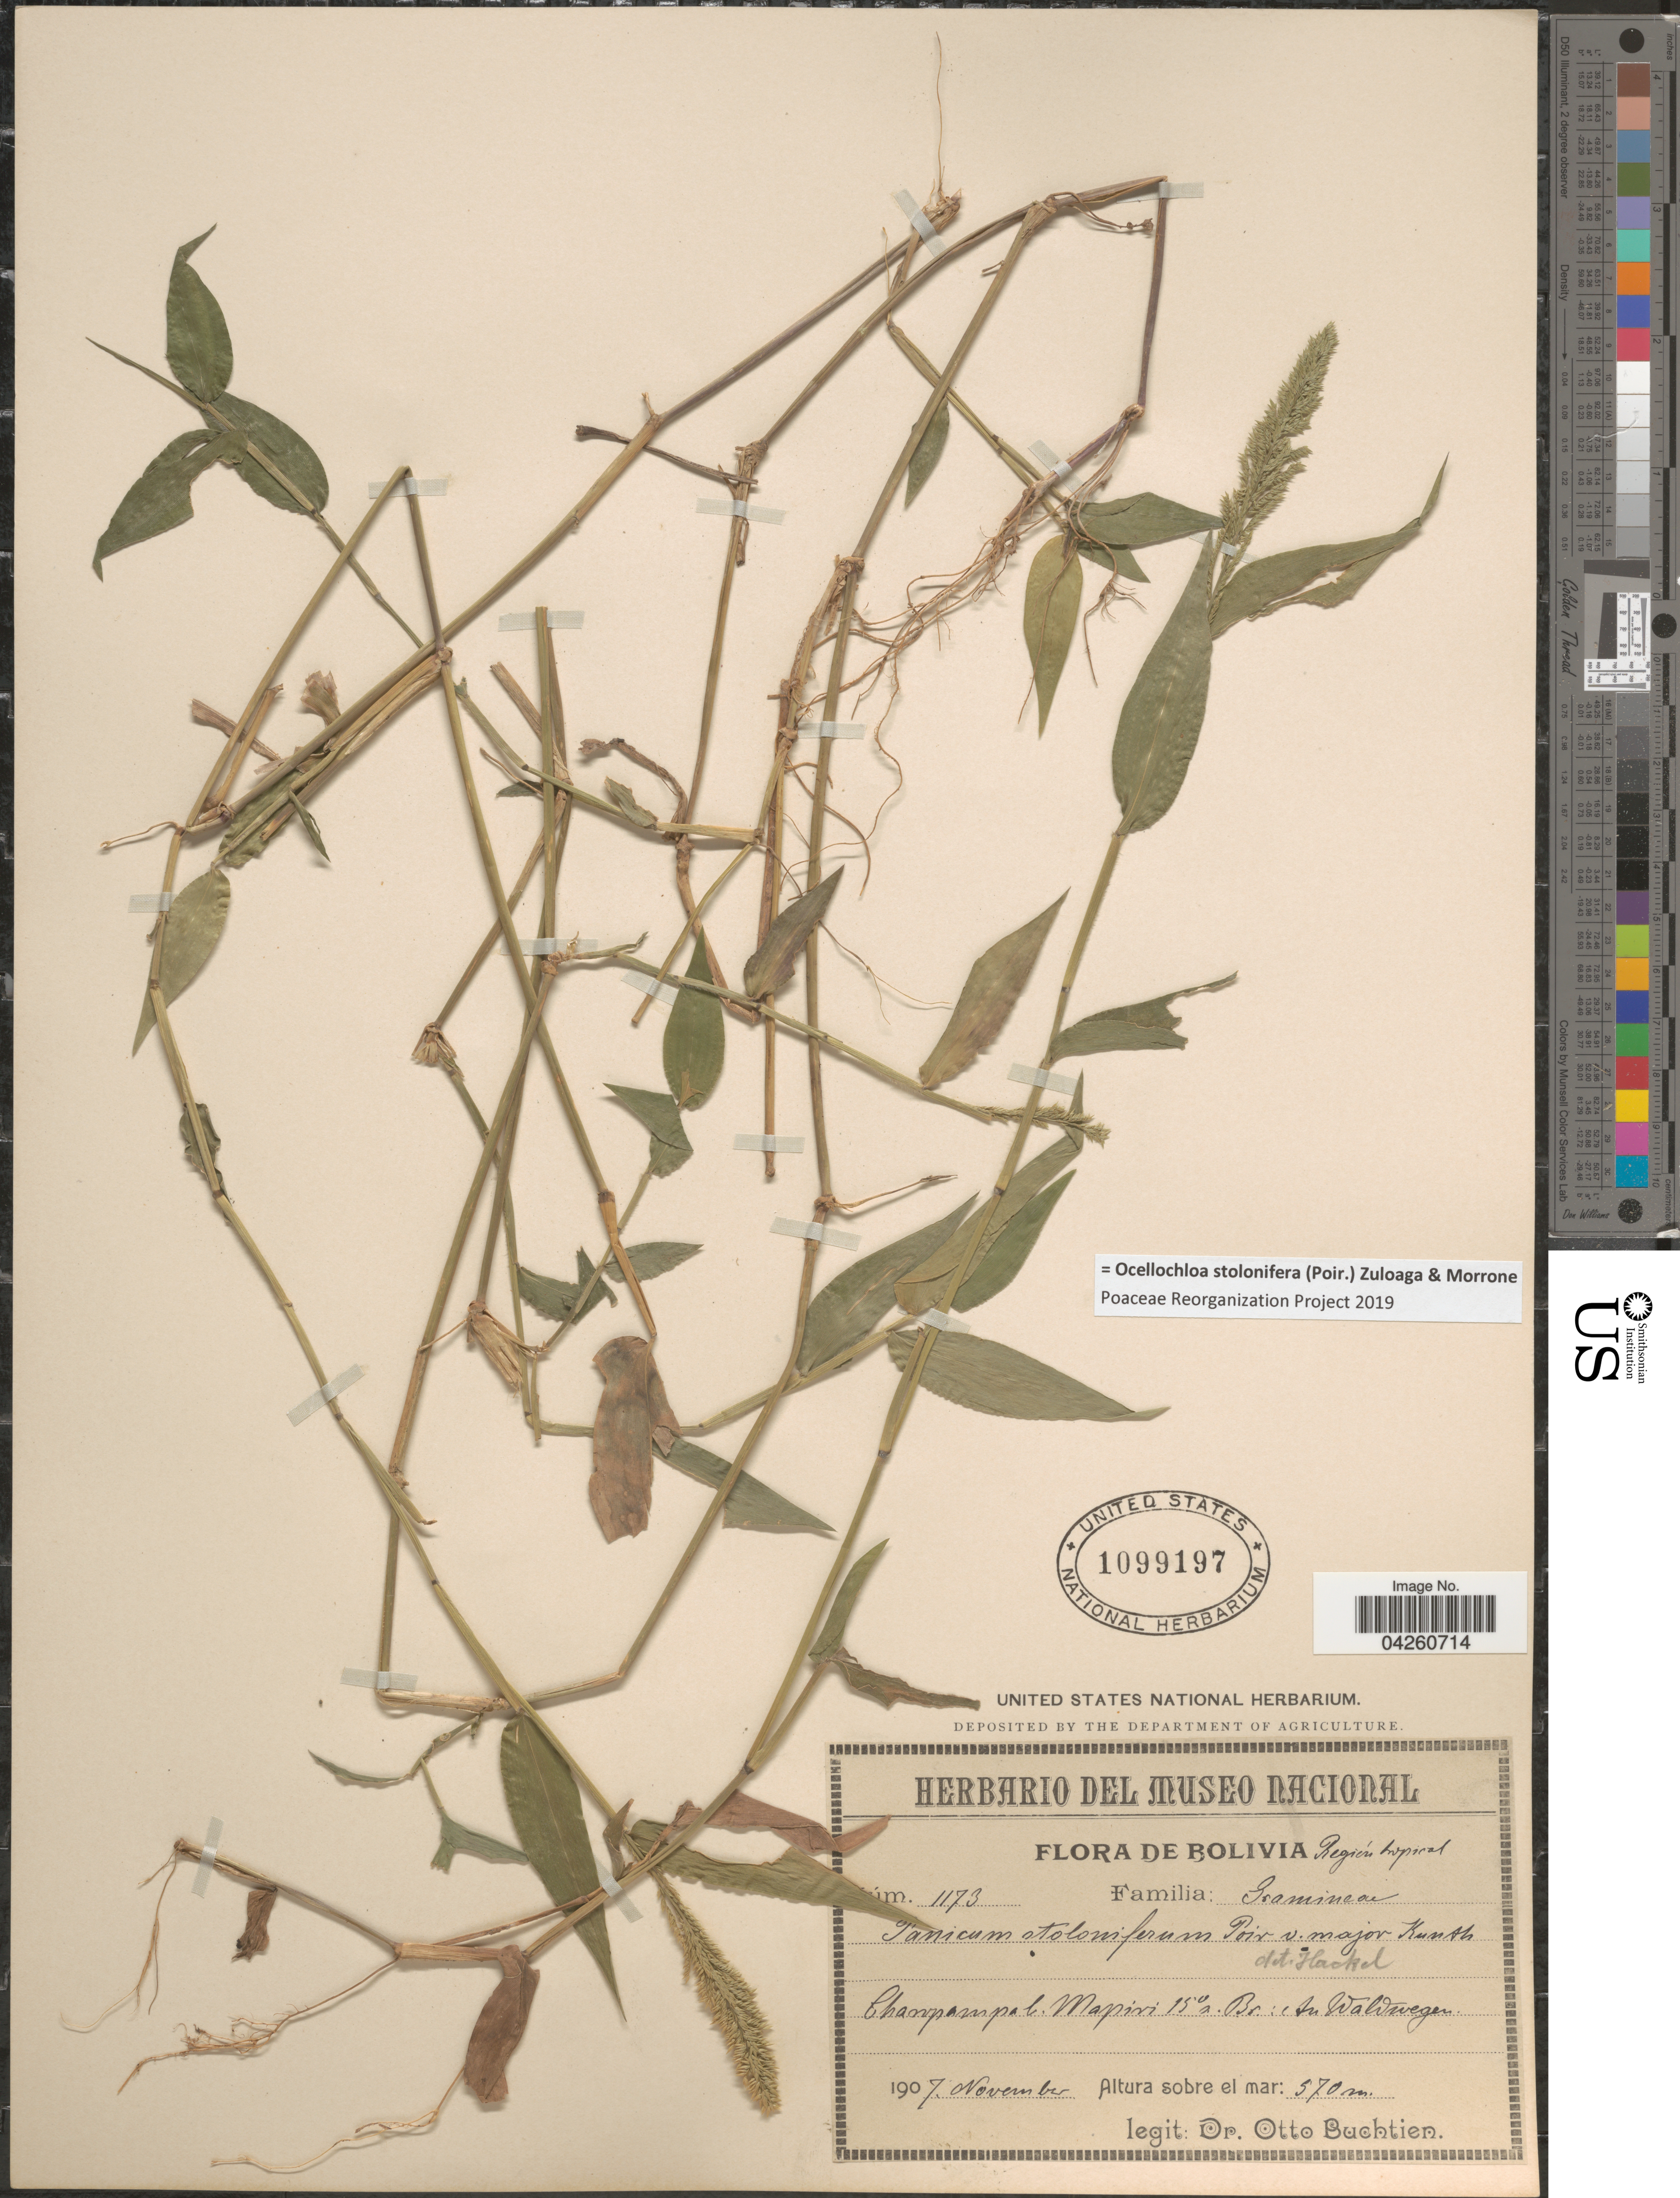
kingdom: Plantae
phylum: Tracheophyta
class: Liliopsida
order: Poales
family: Poaceae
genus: Ocellochloa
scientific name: Ocellochloa stolonifera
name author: (Poir.) Zuloaga & Morrone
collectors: O. Buchtien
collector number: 1173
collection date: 1907-11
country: Bolivia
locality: Región tropical. Charopampa l. Mapiri 15°s. Br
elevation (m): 570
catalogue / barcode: US 1099197